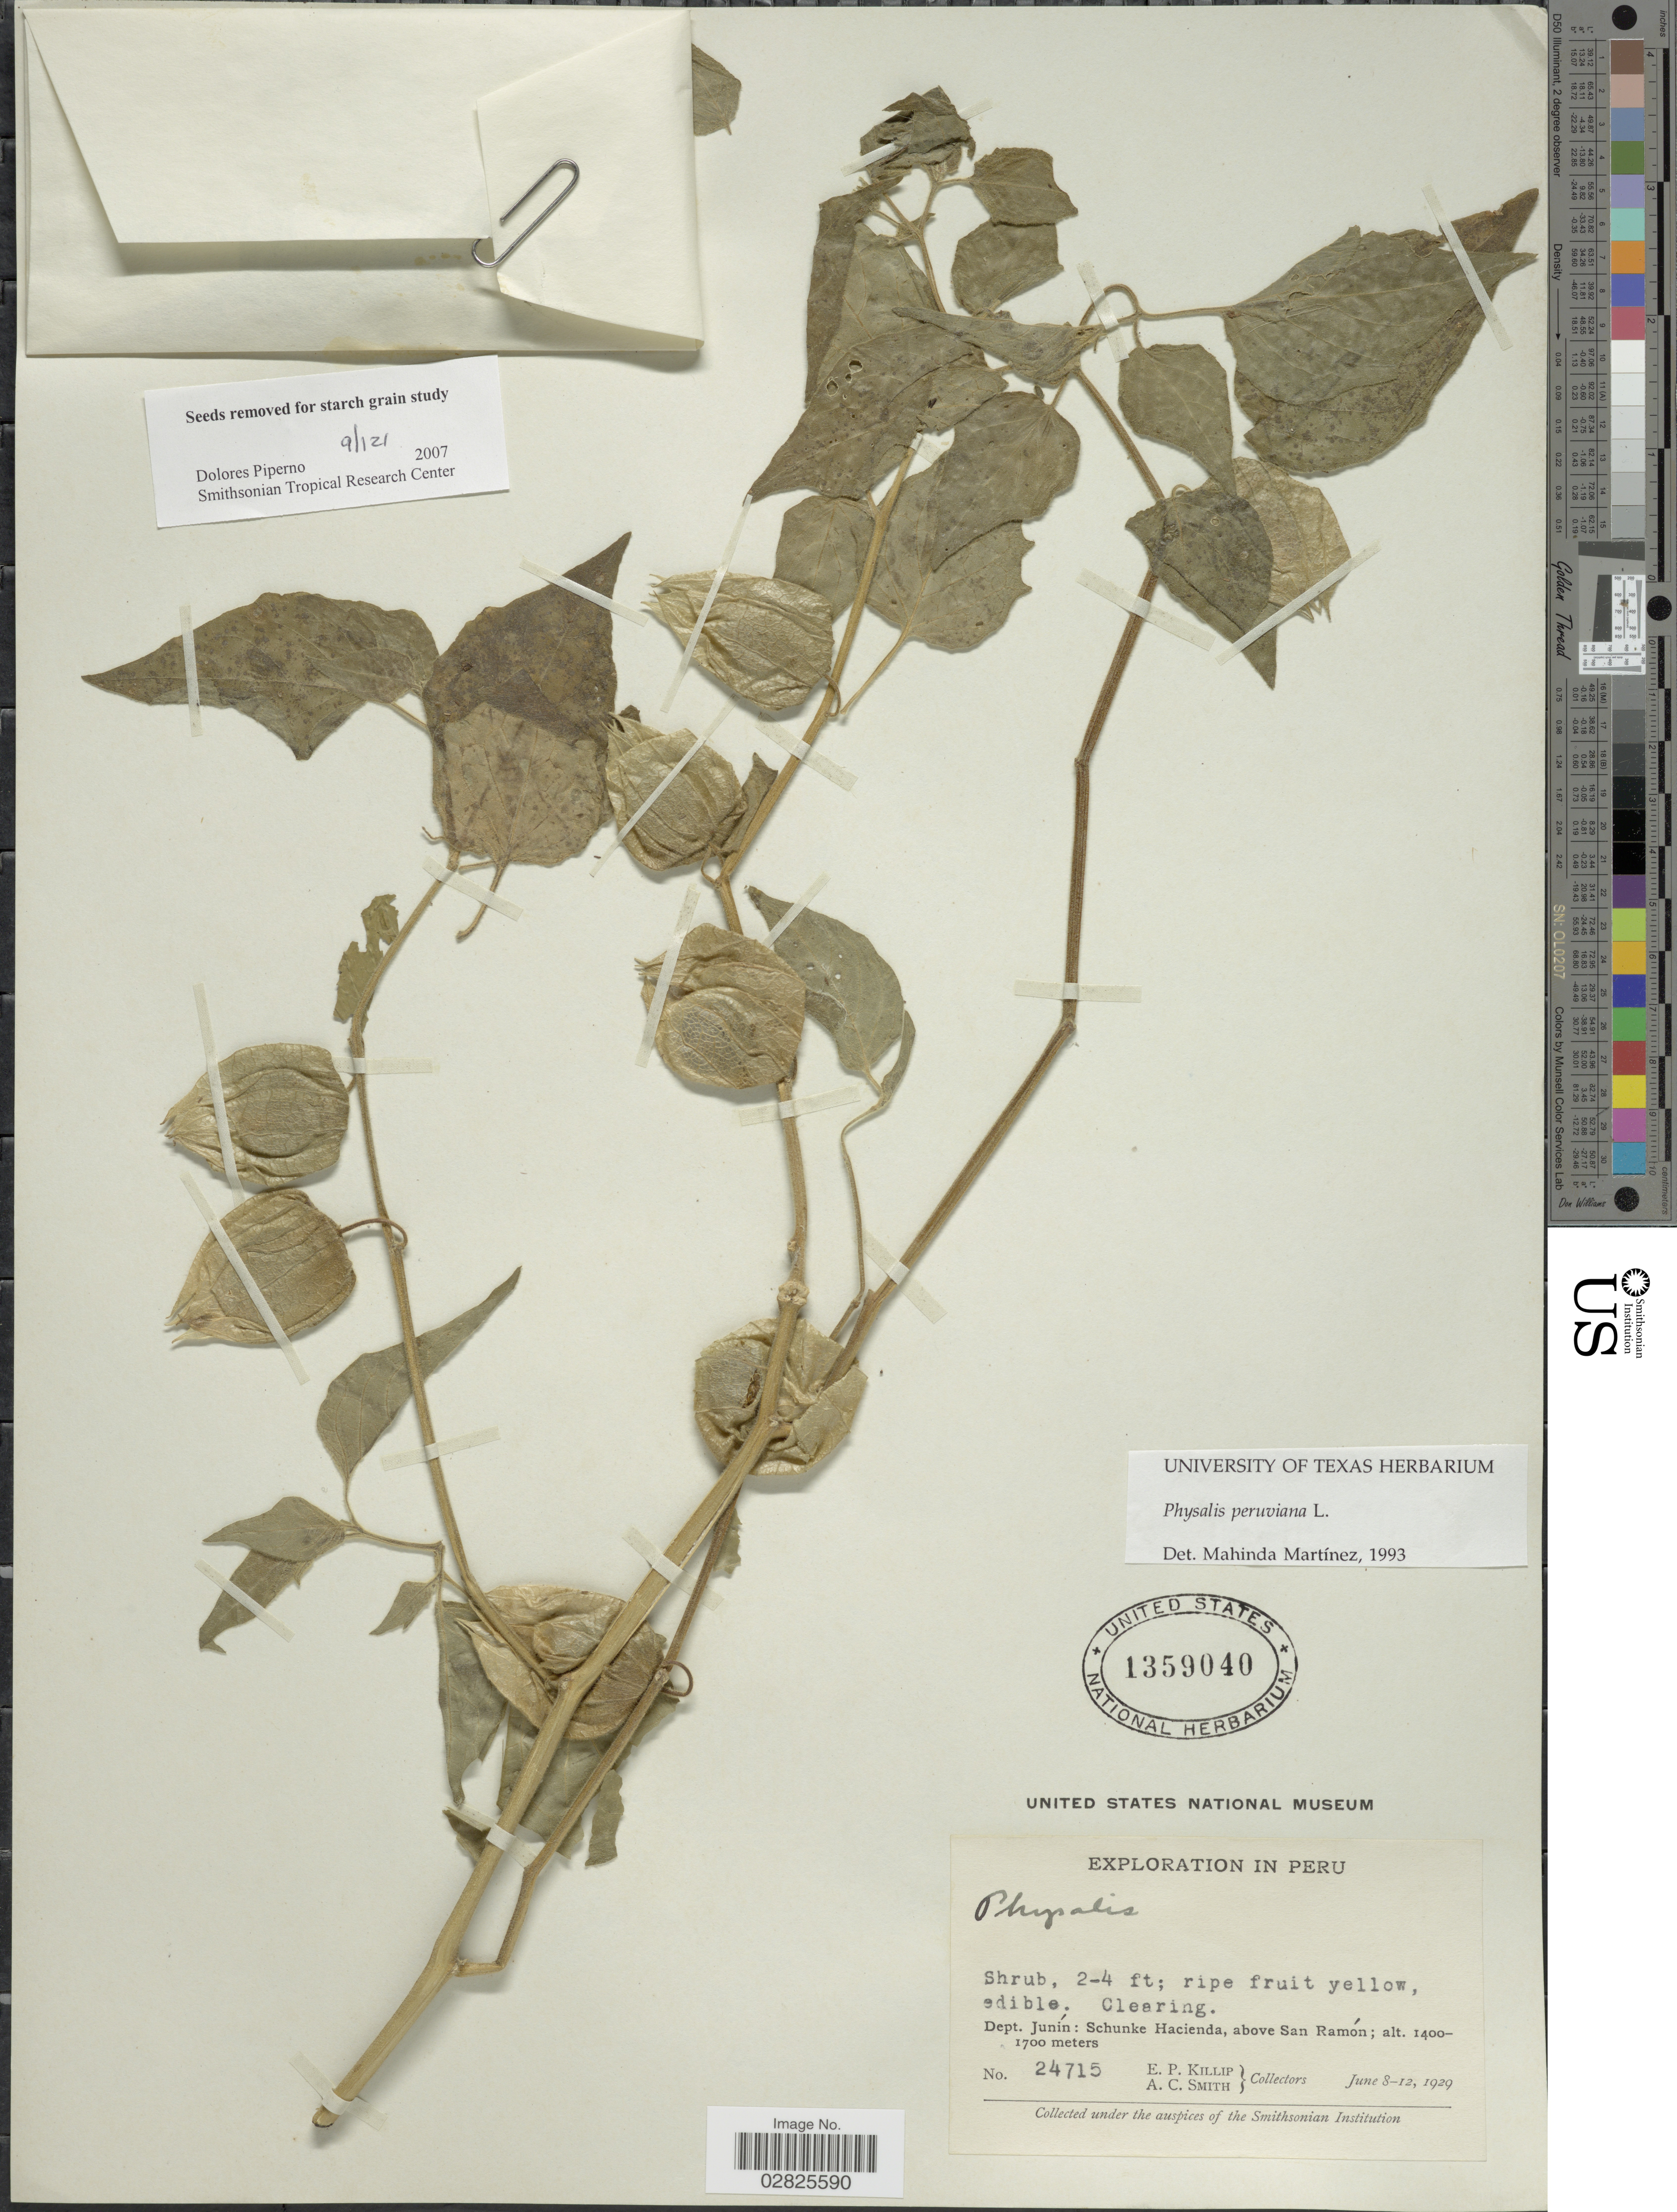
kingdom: Plantae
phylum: Tracheophyta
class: Magnoliopsida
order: Solanales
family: Solanaceae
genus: Physalis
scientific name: Physalis peruviana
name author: L.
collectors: E. P. Killip & A. C. Smith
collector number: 24715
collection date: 1929-06-08/1929-08-12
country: Peru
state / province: Junín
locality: Dept. Junín: Schunke Hacienda, above San Ramón.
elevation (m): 1400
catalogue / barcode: US 1359040